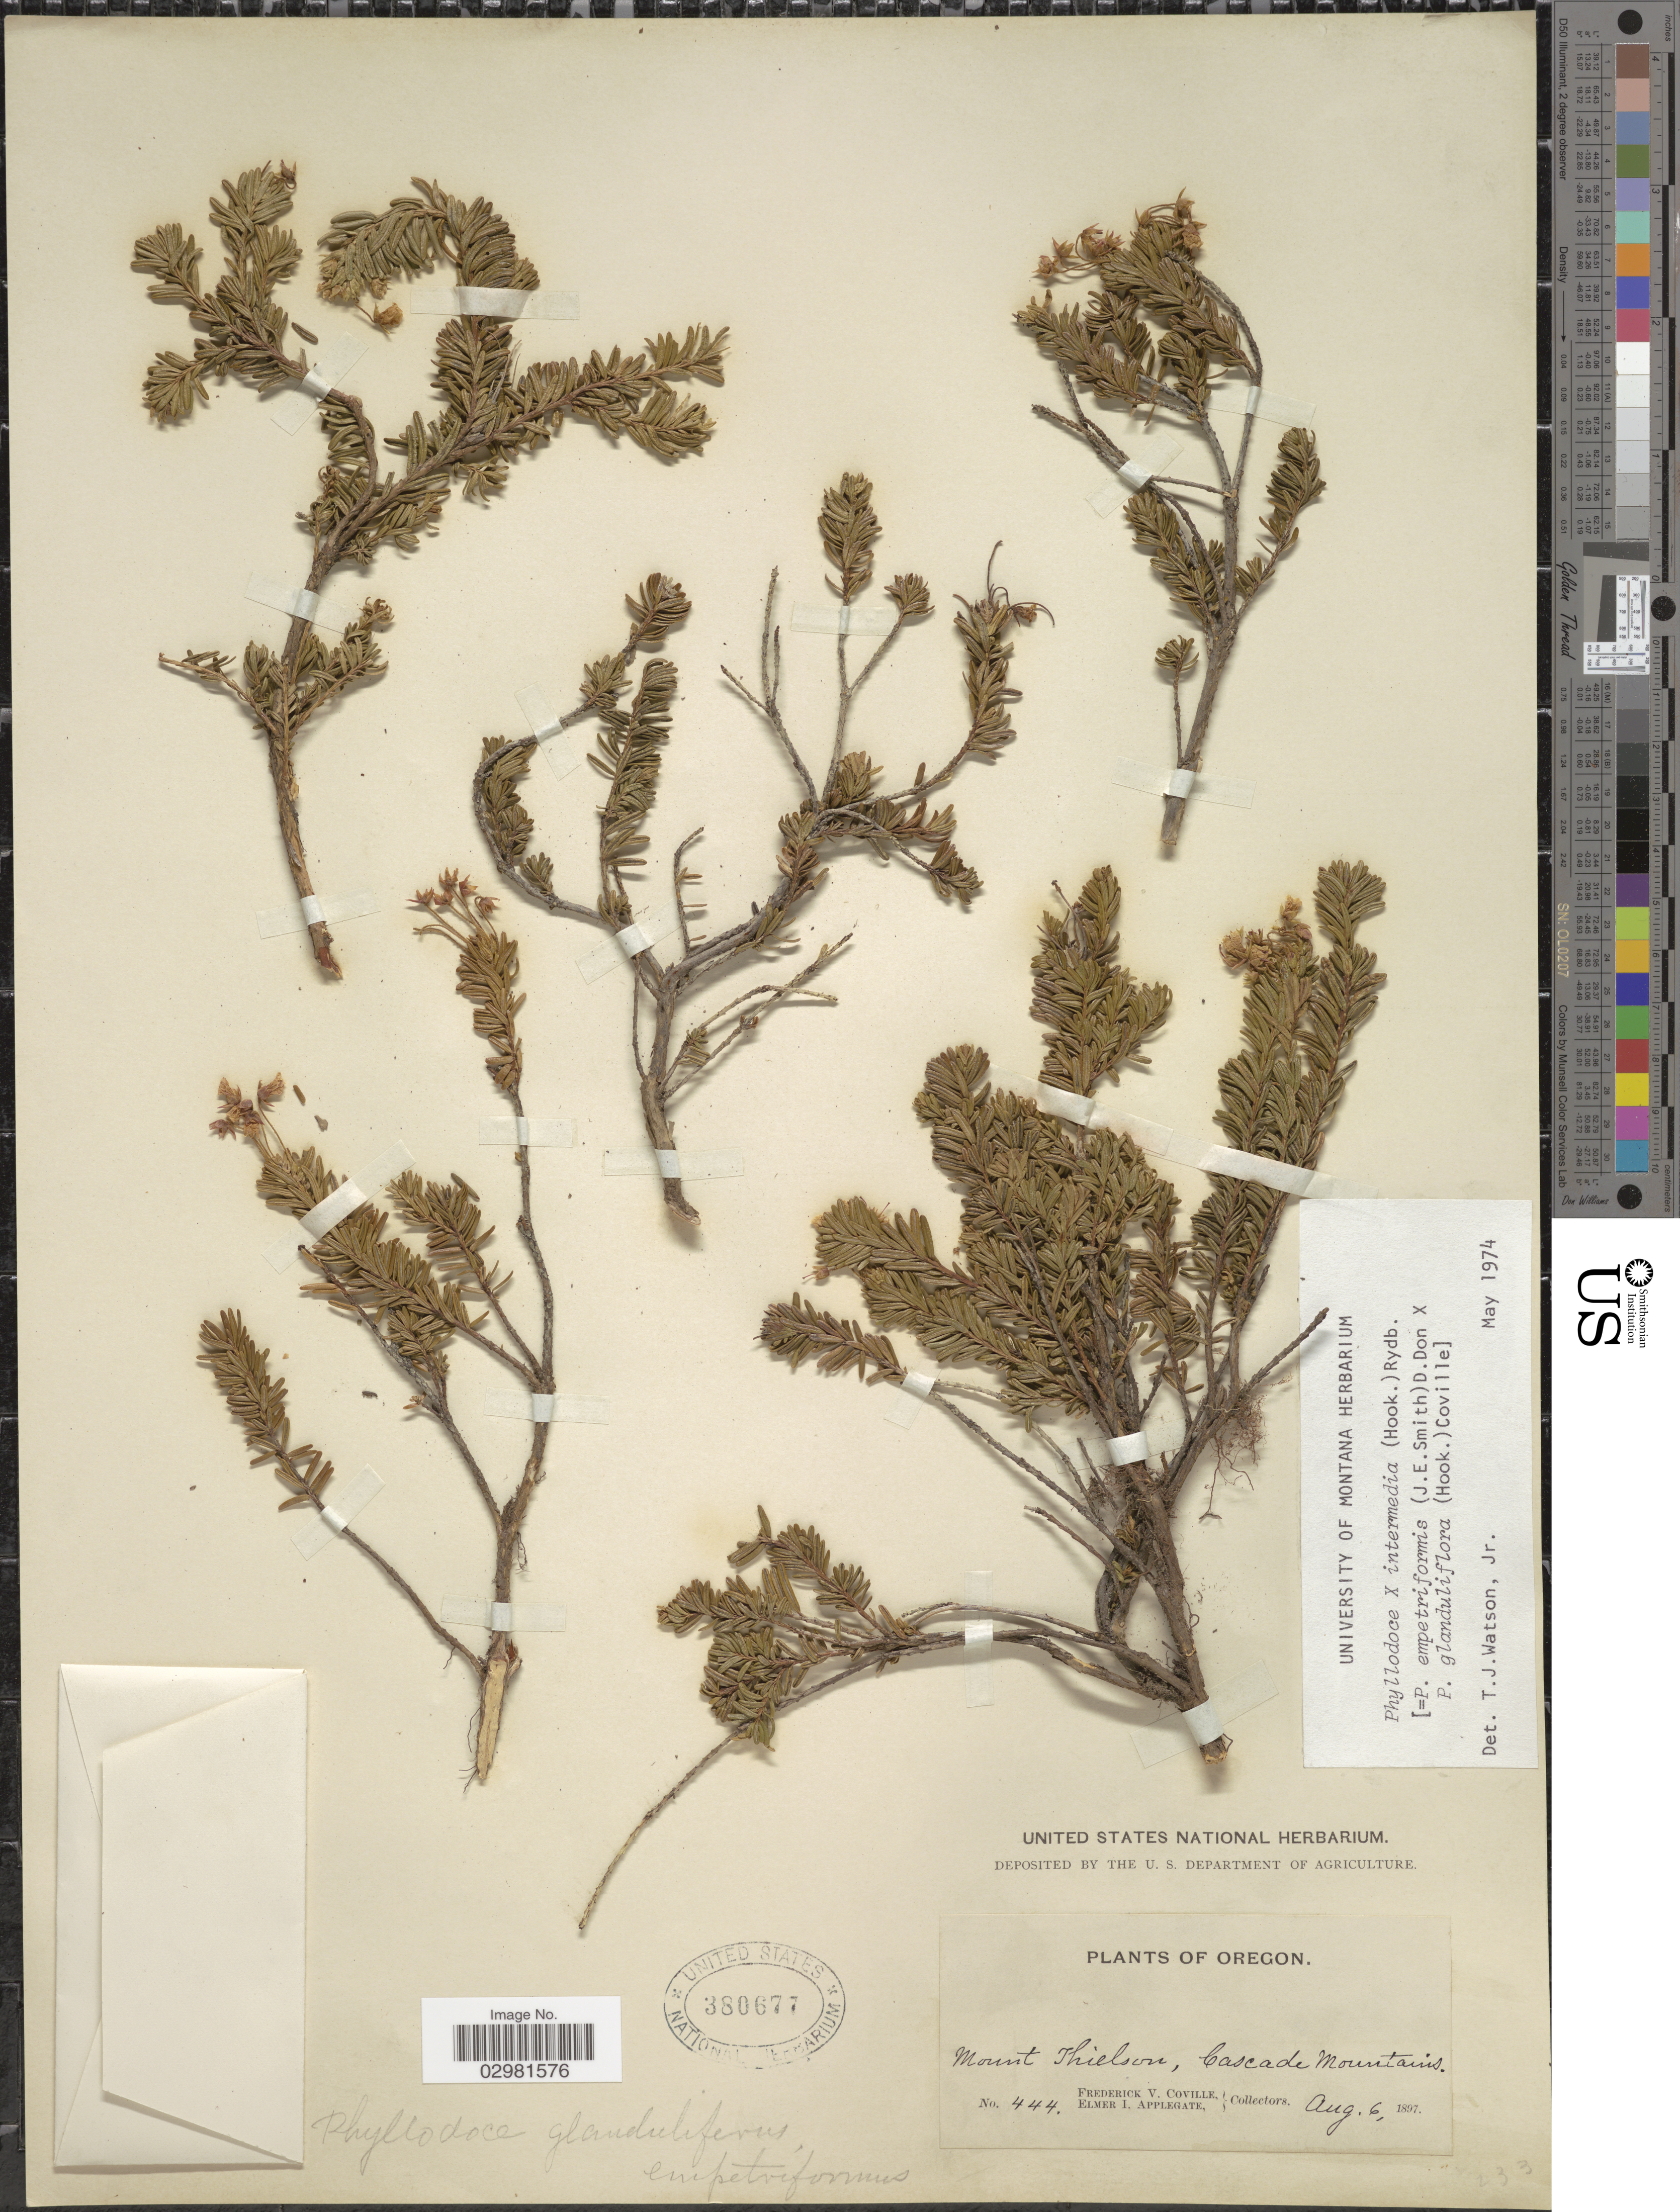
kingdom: Plantae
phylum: Tracheophyta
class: Magnoliopsida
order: Ericales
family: Ericaceae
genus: Phyllodoce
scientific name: Phyllodoce intermedia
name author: (Hook.) Rydb.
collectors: F. V. Coville & E. I. Applegate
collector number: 444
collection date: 1897-08-06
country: United States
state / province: Oregon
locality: Mount Thielson, Cascade Mountains.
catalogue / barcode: US 380677